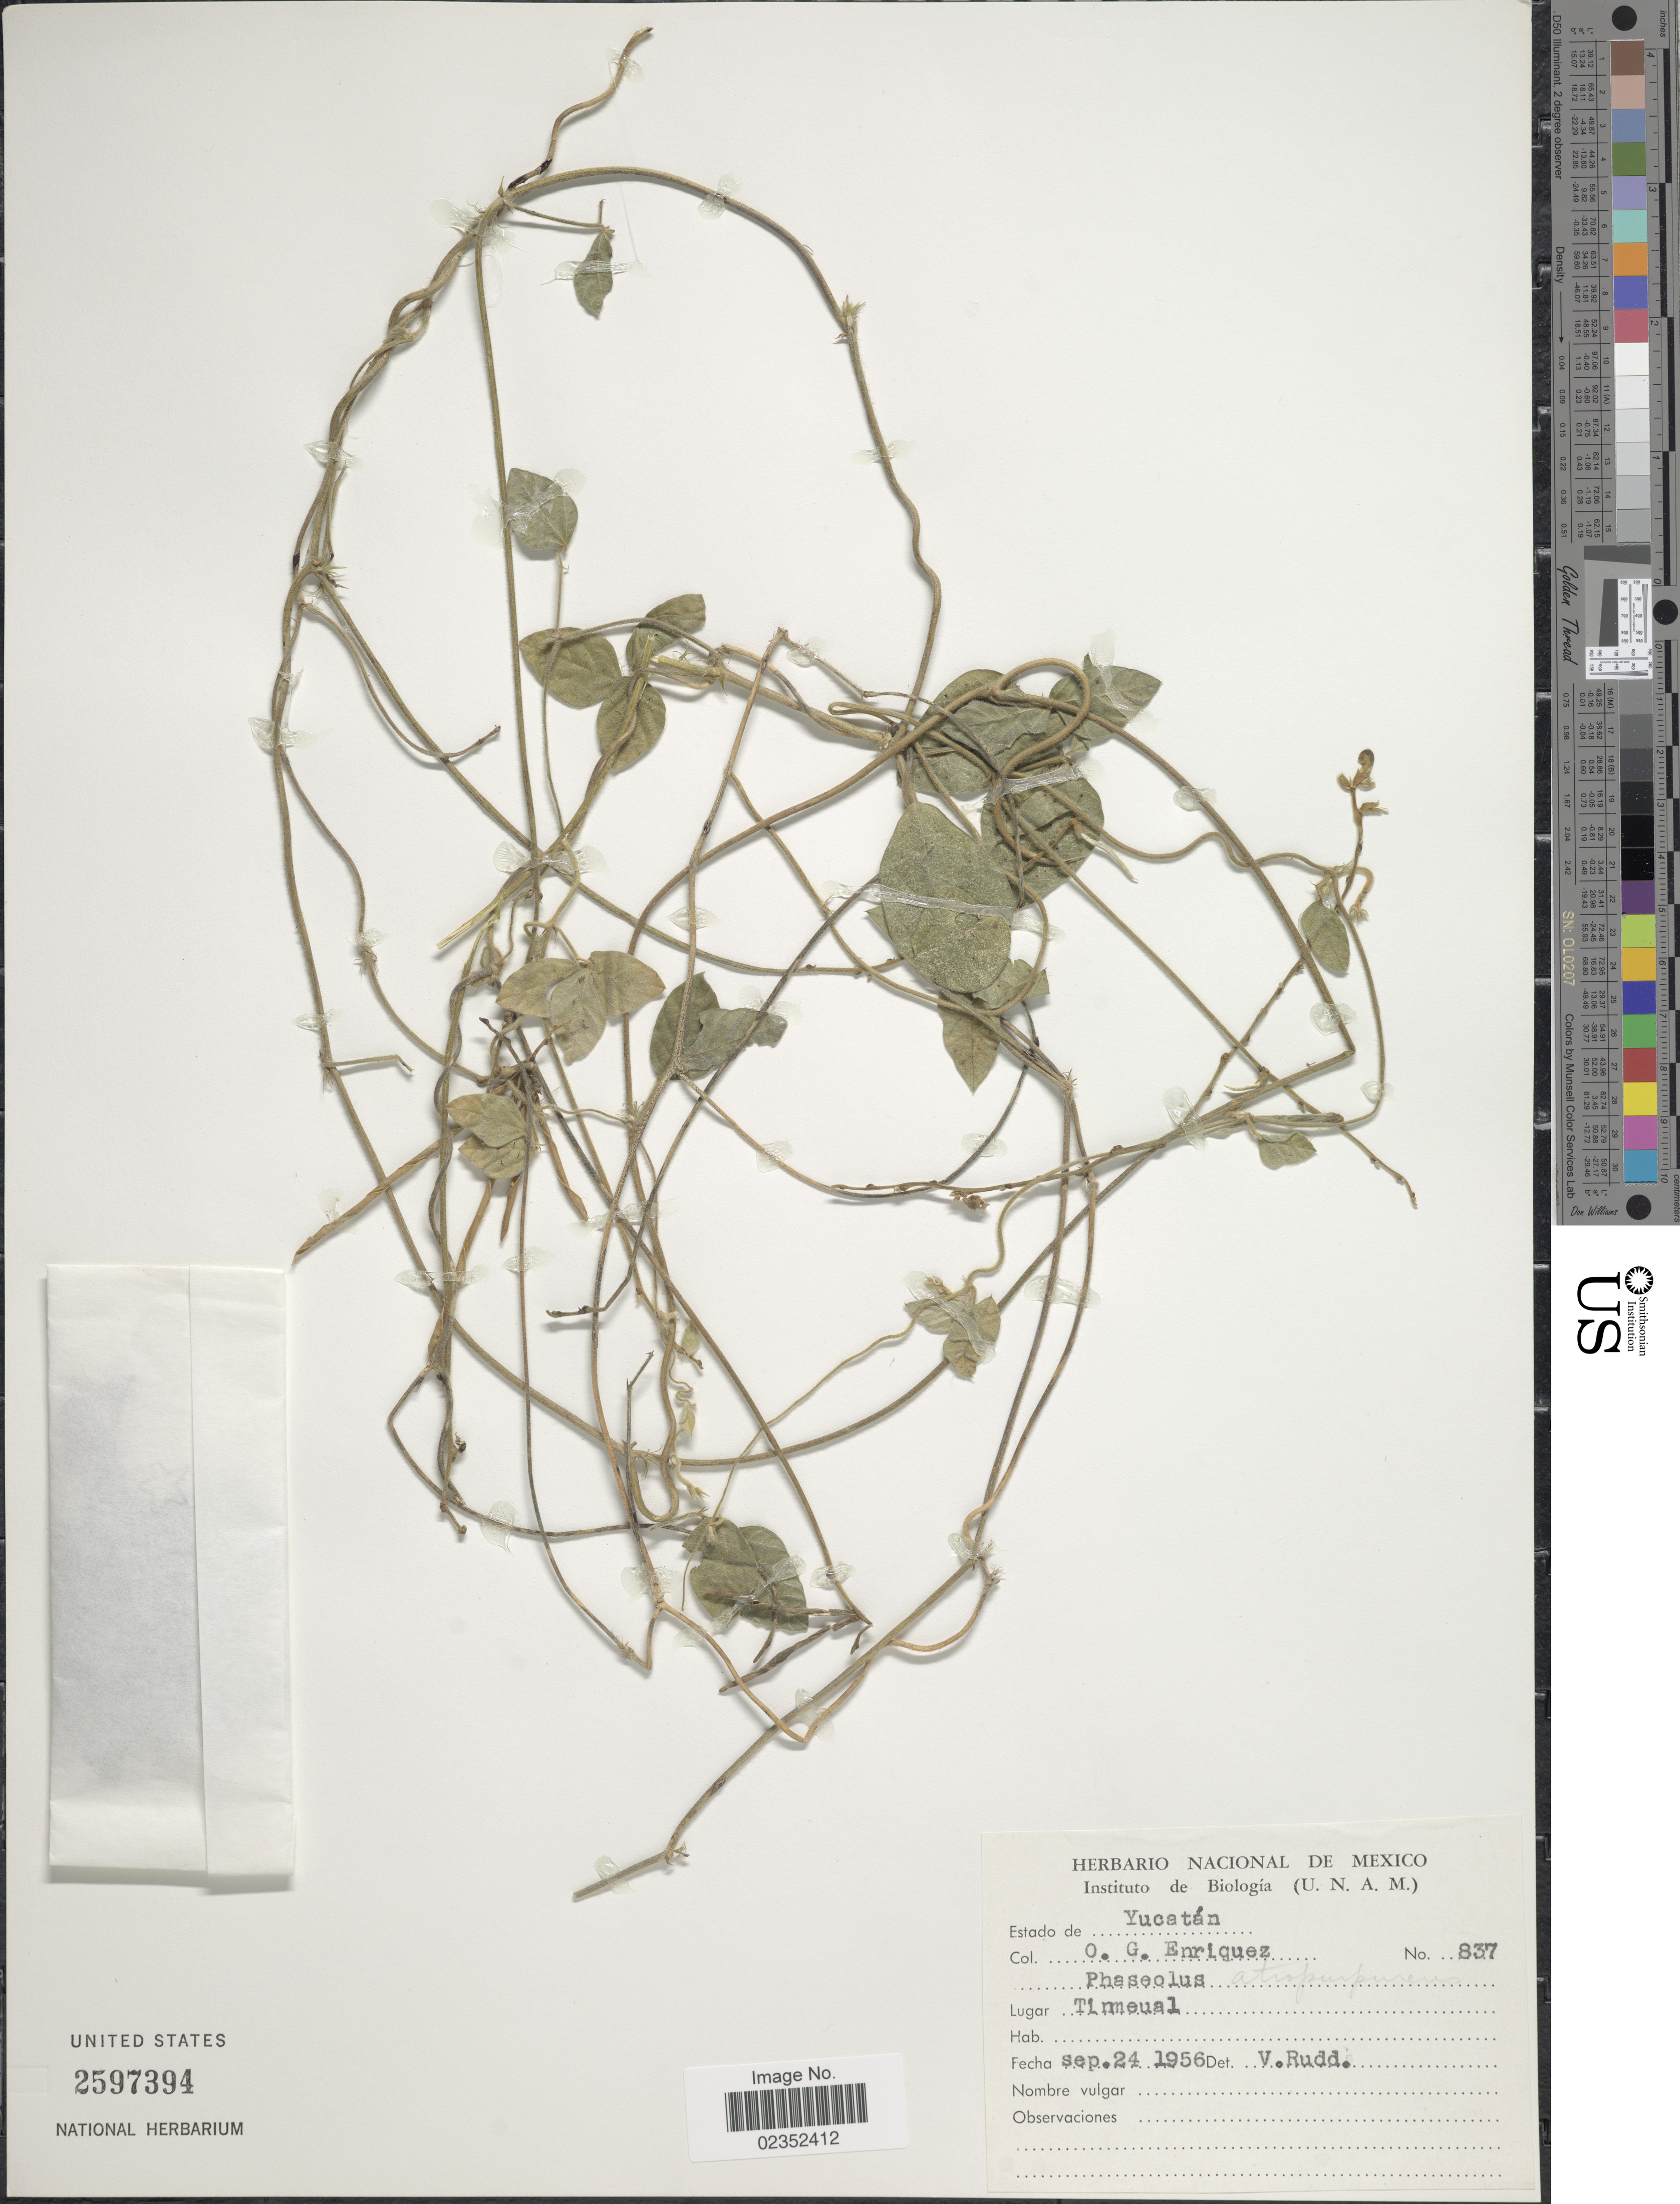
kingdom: Plantae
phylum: Tracheophyta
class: Magnoliopsida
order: Fabales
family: Fabaceae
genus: Macroptilium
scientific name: Macroptilium atropurpureum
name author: (DC.) Urb.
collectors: O. Enriquez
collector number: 837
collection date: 1956-09-24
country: Mexico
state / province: Yucatán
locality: Lugar: Timeual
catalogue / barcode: US 2597394